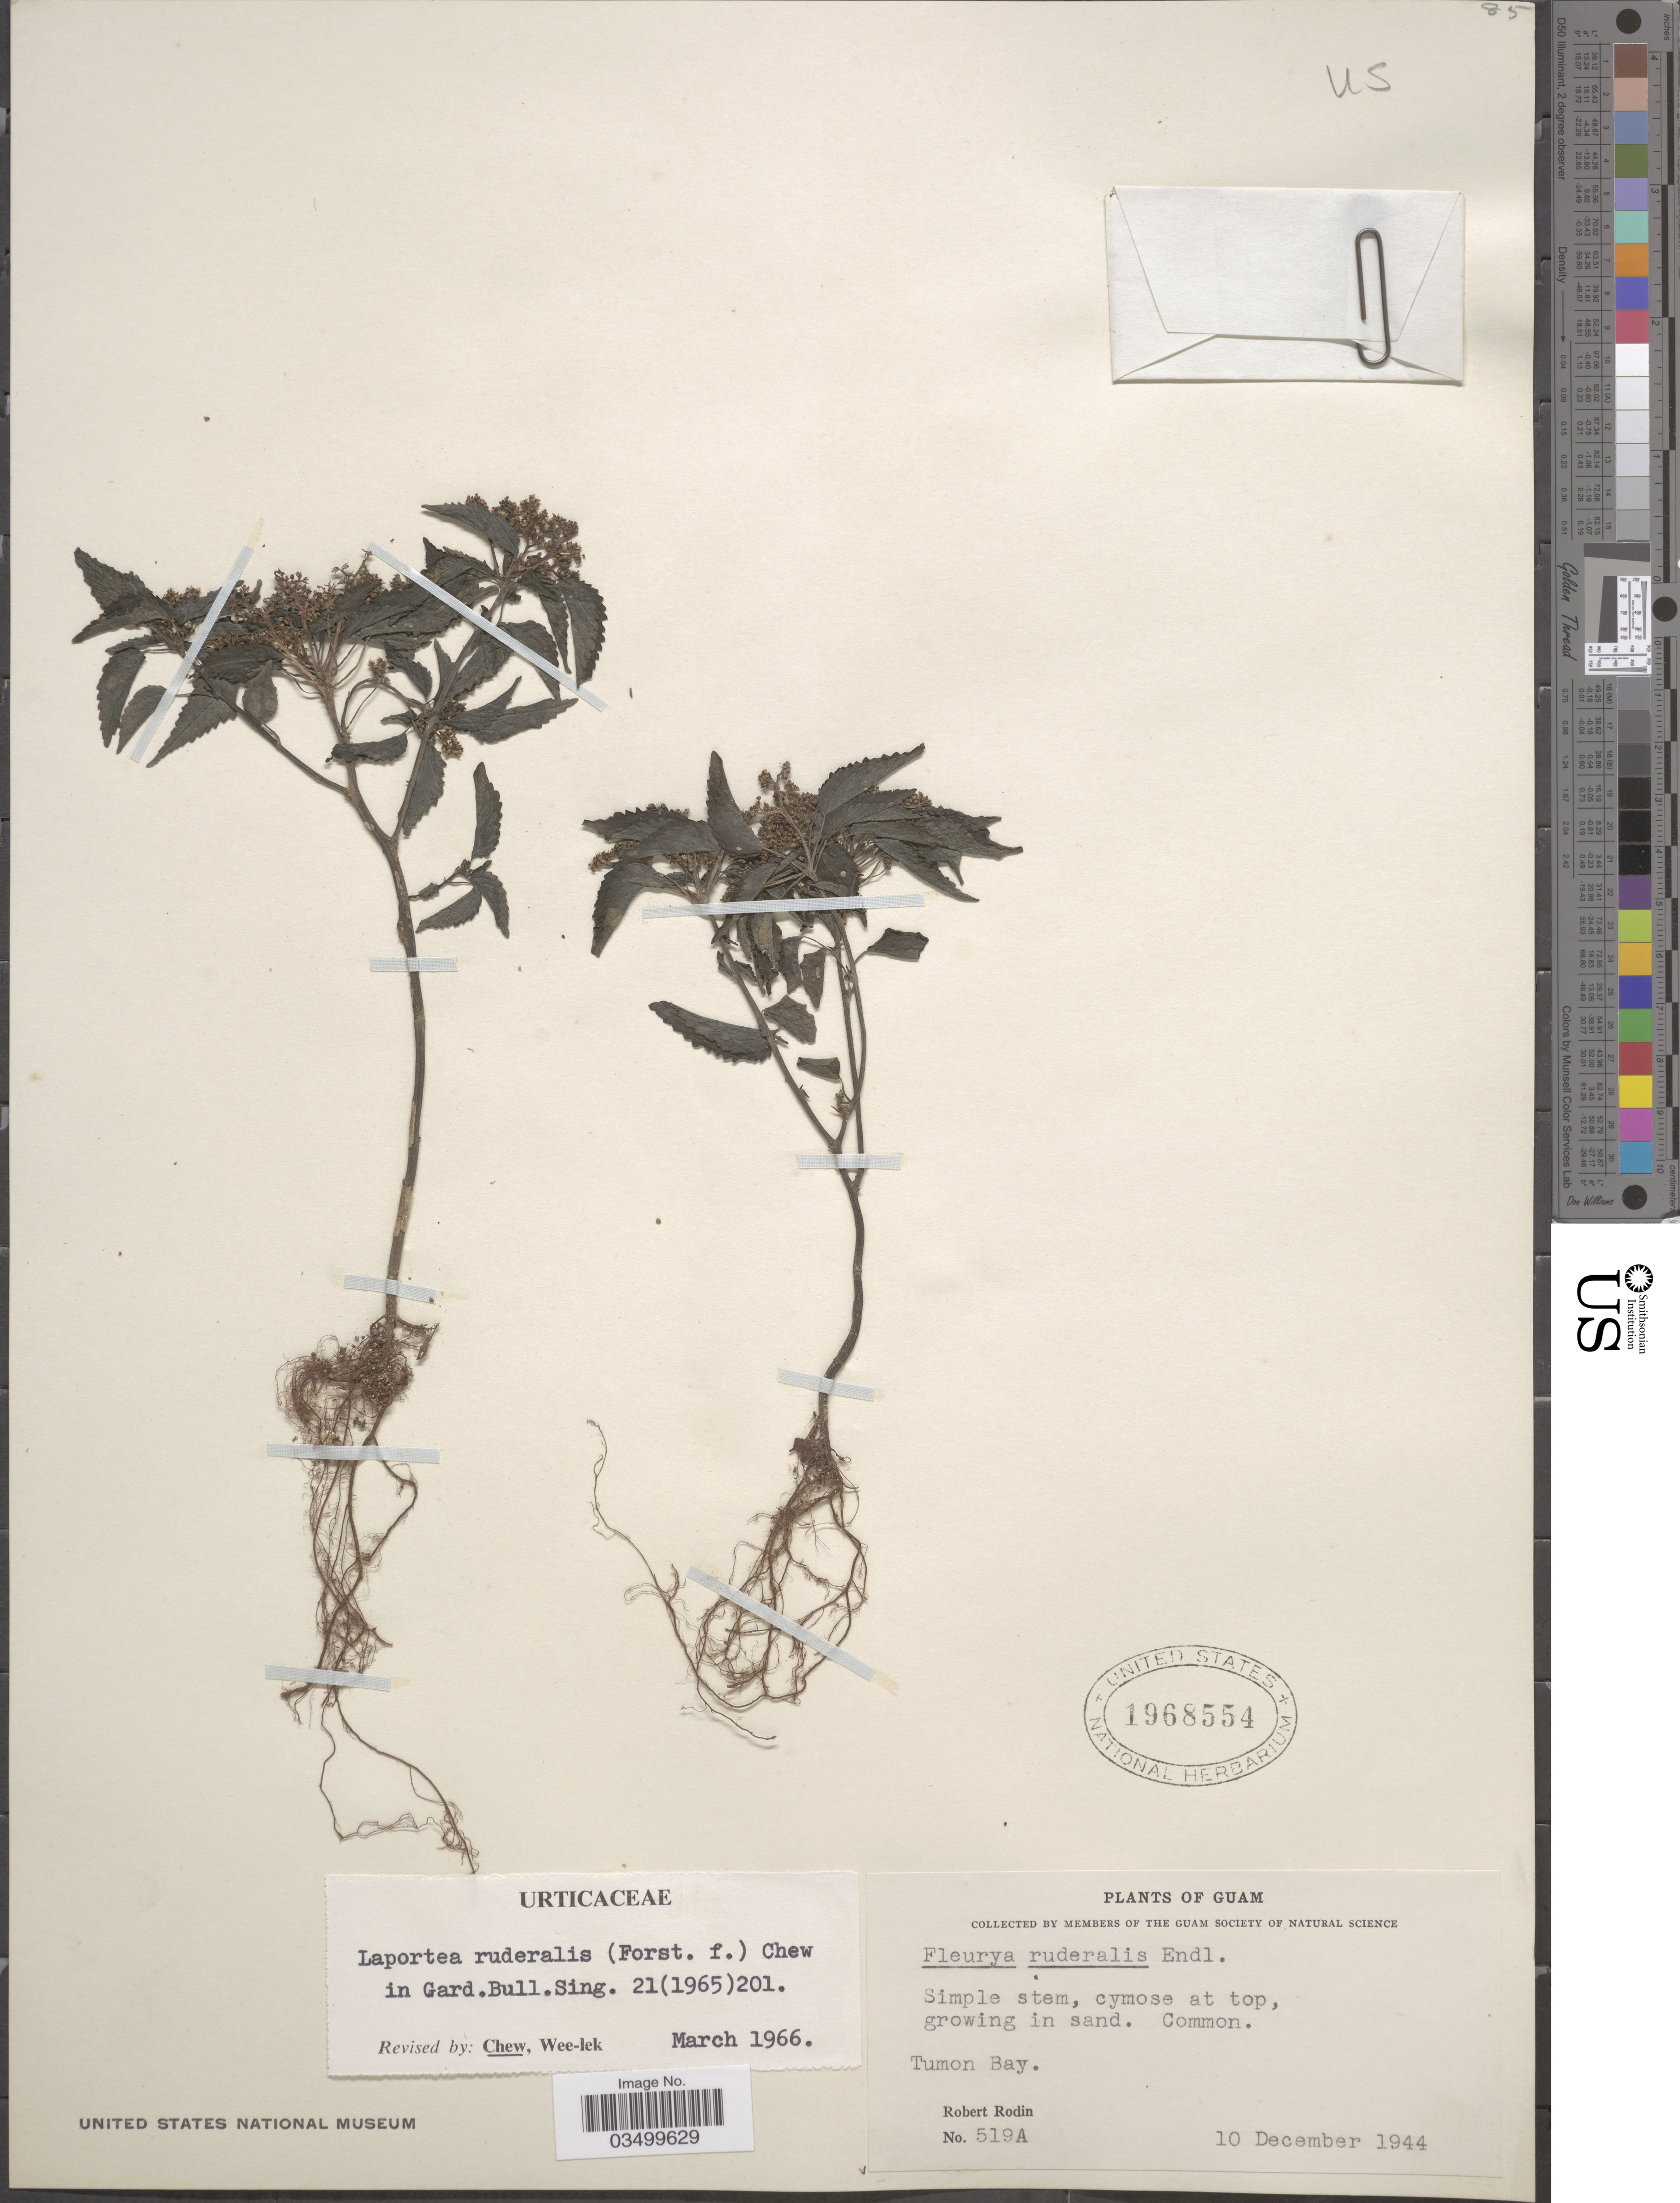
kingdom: Plantae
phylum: Tracheophyta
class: Magnoliopsida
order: Rosales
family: Urticaceae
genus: Laportea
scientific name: Laportea ruderalis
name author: (G. Forst.) Chew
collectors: R. Rodin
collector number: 519A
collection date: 1944-12-10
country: Guam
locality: Tumon Bay.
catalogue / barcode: US 1968554